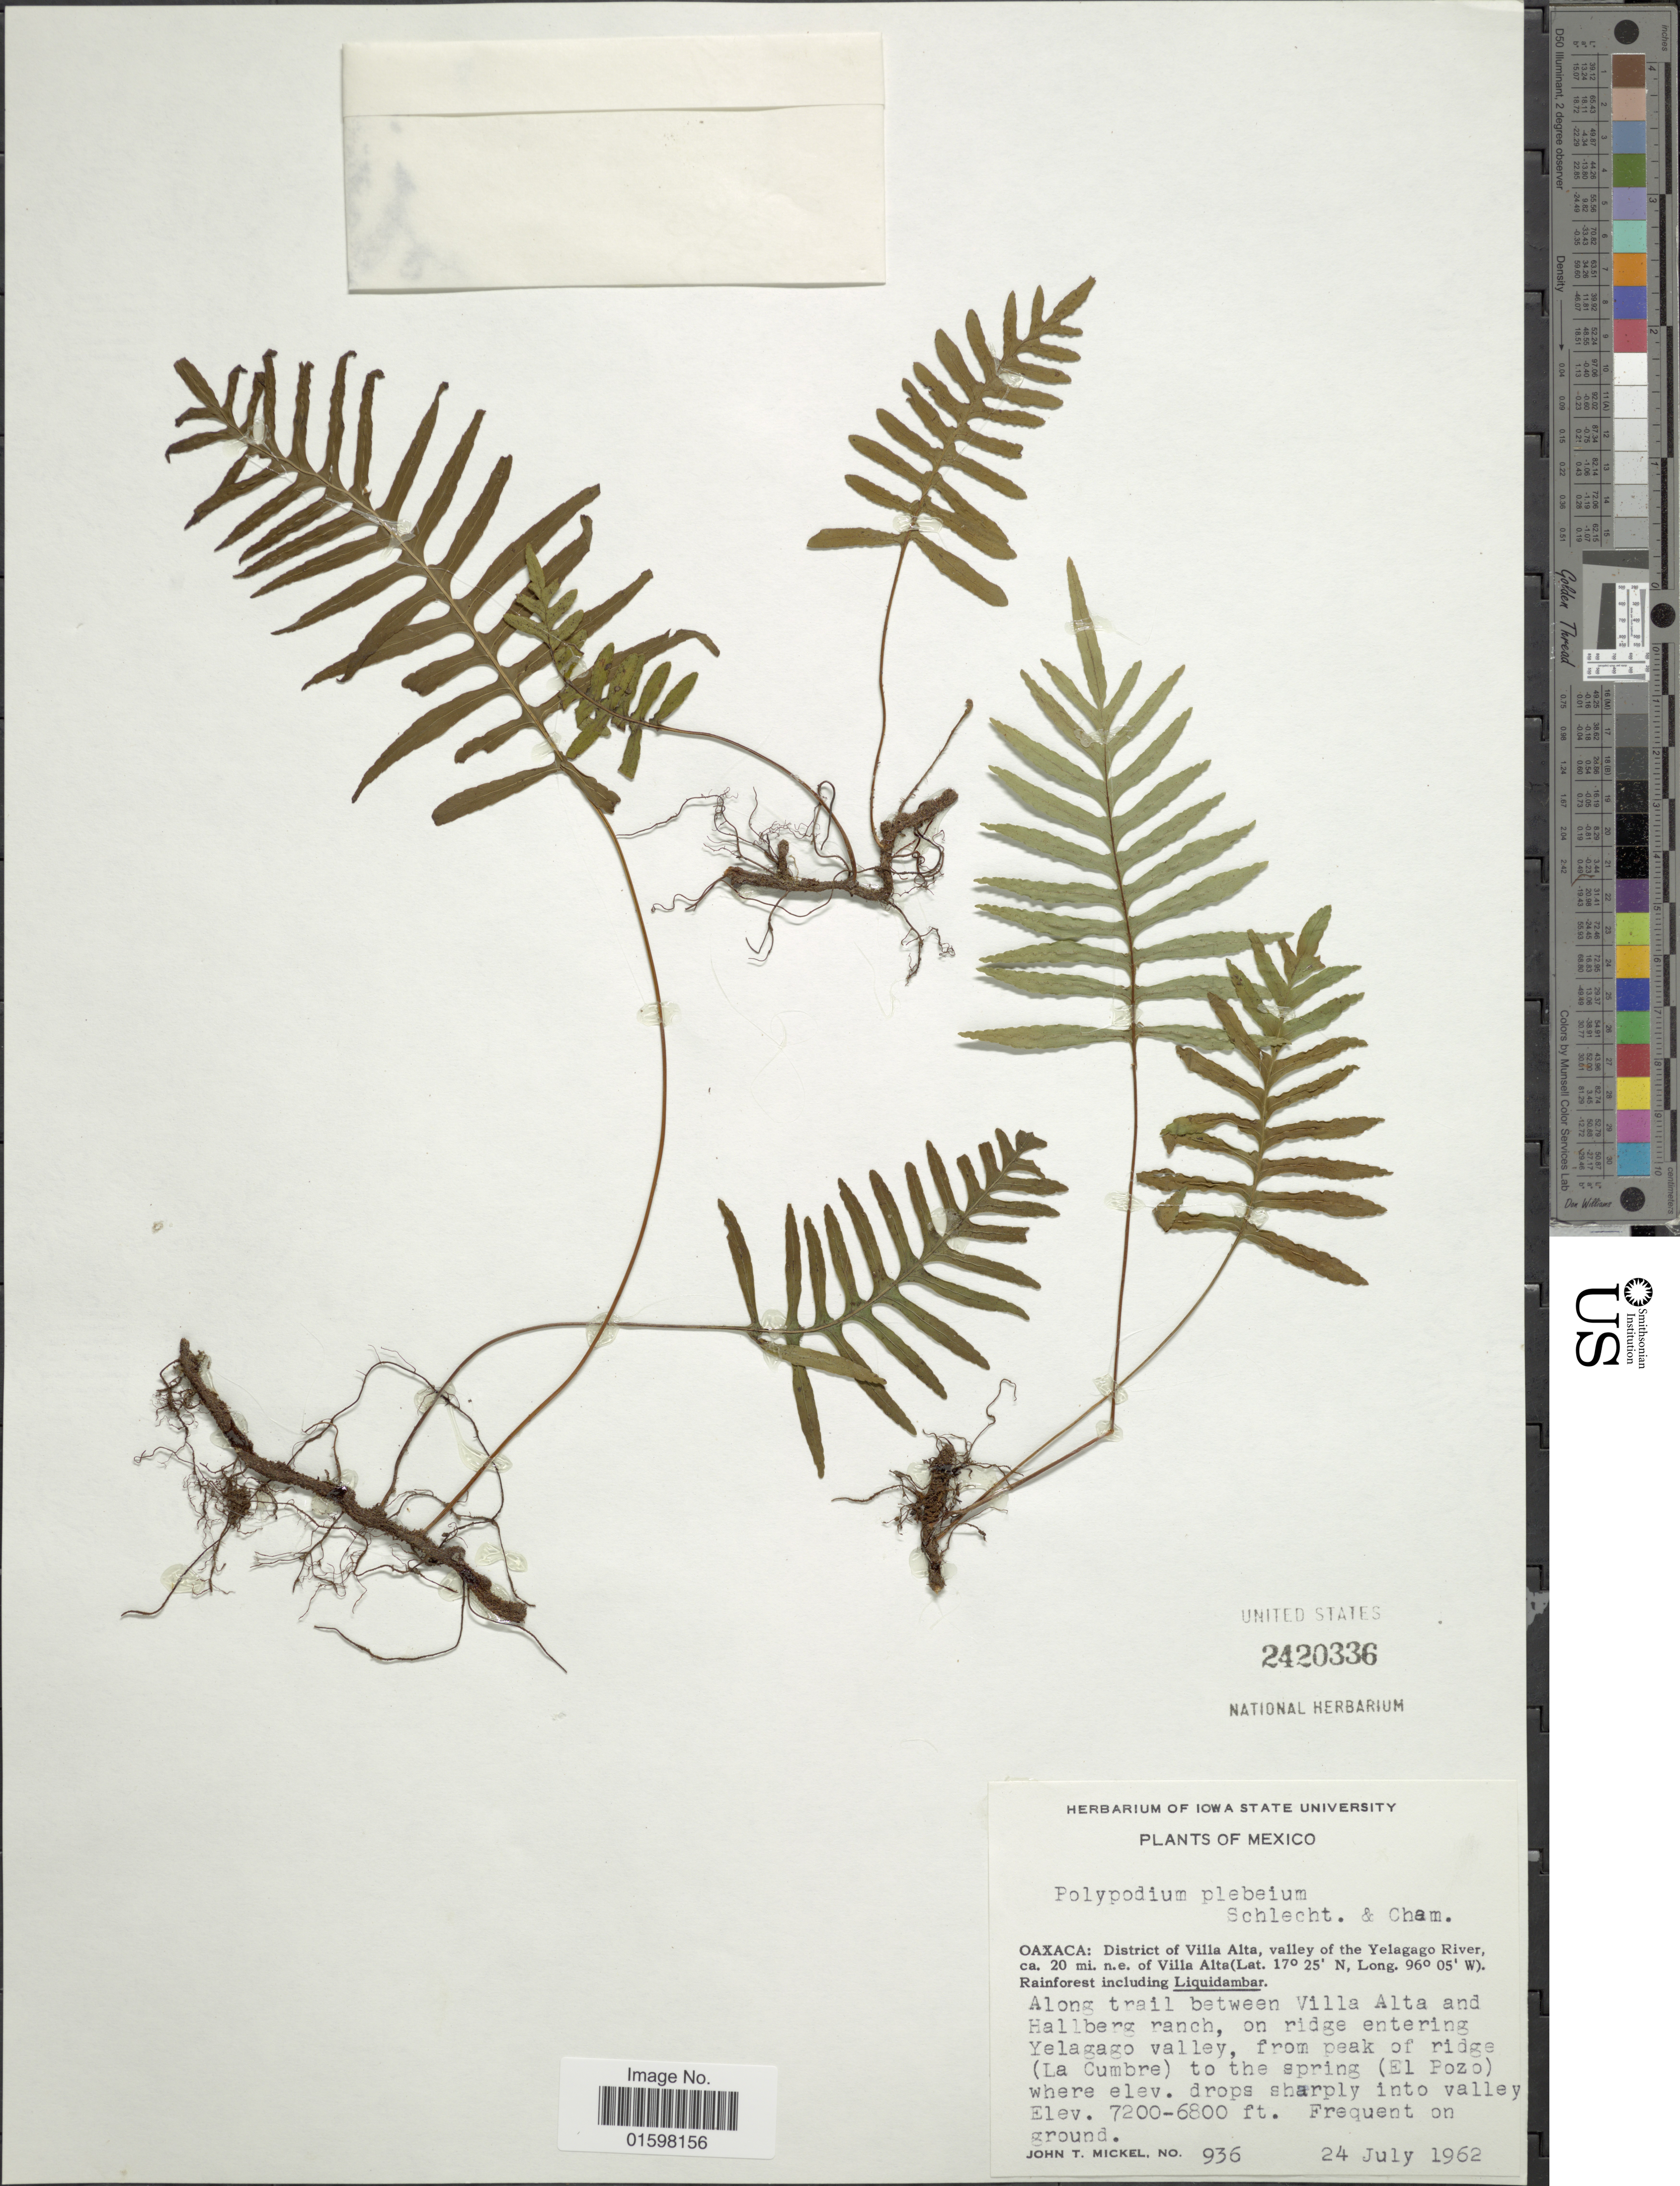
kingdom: Plantae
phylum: Tracheophyta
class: Polypodiopsida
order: Polypodiales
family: Polypodiaceae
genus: Pleopeltis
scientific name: Pleopeltis plebeia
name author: (Schltdl. ex Cham.) A.R. Sm. & Tejero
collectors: J. T. Mickel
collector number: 936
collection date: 1962-07-24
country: Mexico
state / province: Oaxaca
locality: Oaxaca: District of Villa Alta, valley of the Yelagago River, 20 mi. n.e. of Villa Alta. Along trail between Villa Alta and Hallberg ranch, on ridge entering Yelagago valley, froim peak of ridge (La Cumbre) to the spring (El Pozo)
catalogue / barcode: US 2420336